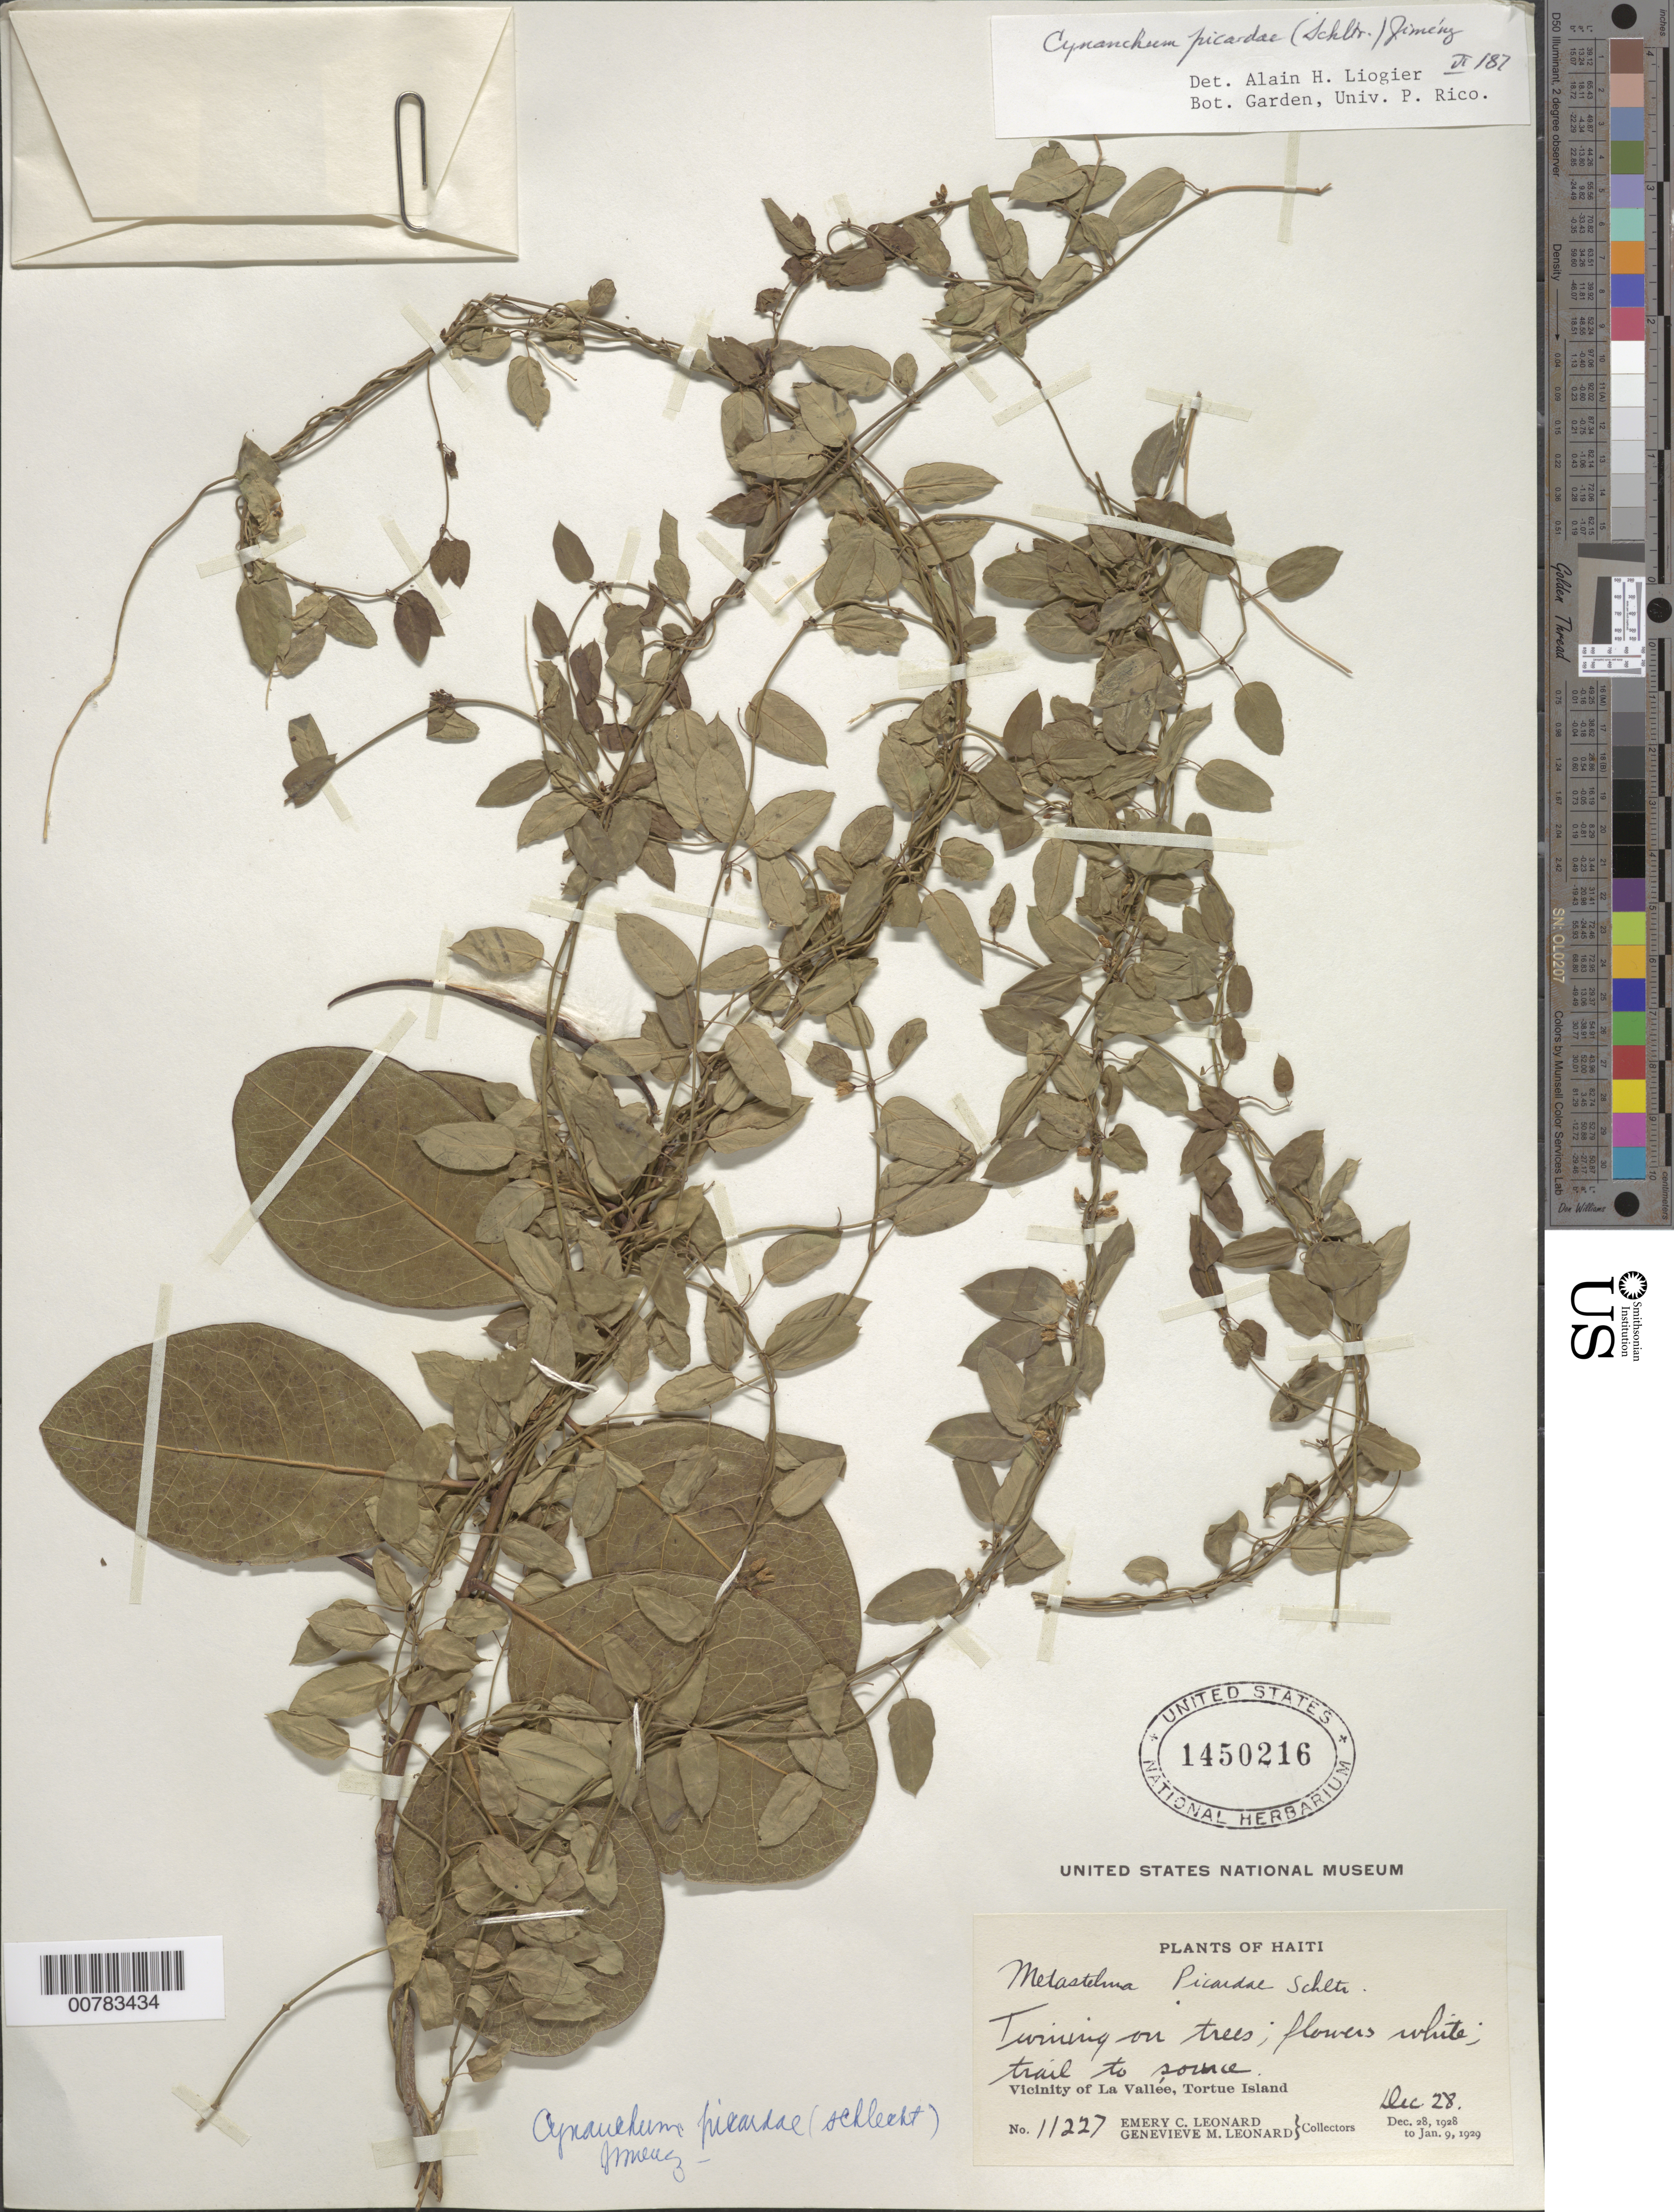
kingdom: Plantae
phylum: Tracheophyta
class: Magnoliopsida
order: Gentianales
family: Apocynaceae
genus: Metastelma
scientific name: Metastelma picardae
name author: Schltr.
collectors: E. C. Leonard & G. M. Leonard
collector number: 11227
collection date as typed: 28 Dec 1928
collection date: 1928-12-28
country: Haiti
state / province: Nord-Óuest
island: Île de la Tortue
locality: Tortue Island, vicinity of La Vallée.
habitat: Trail to source.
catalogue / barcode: US 1450216